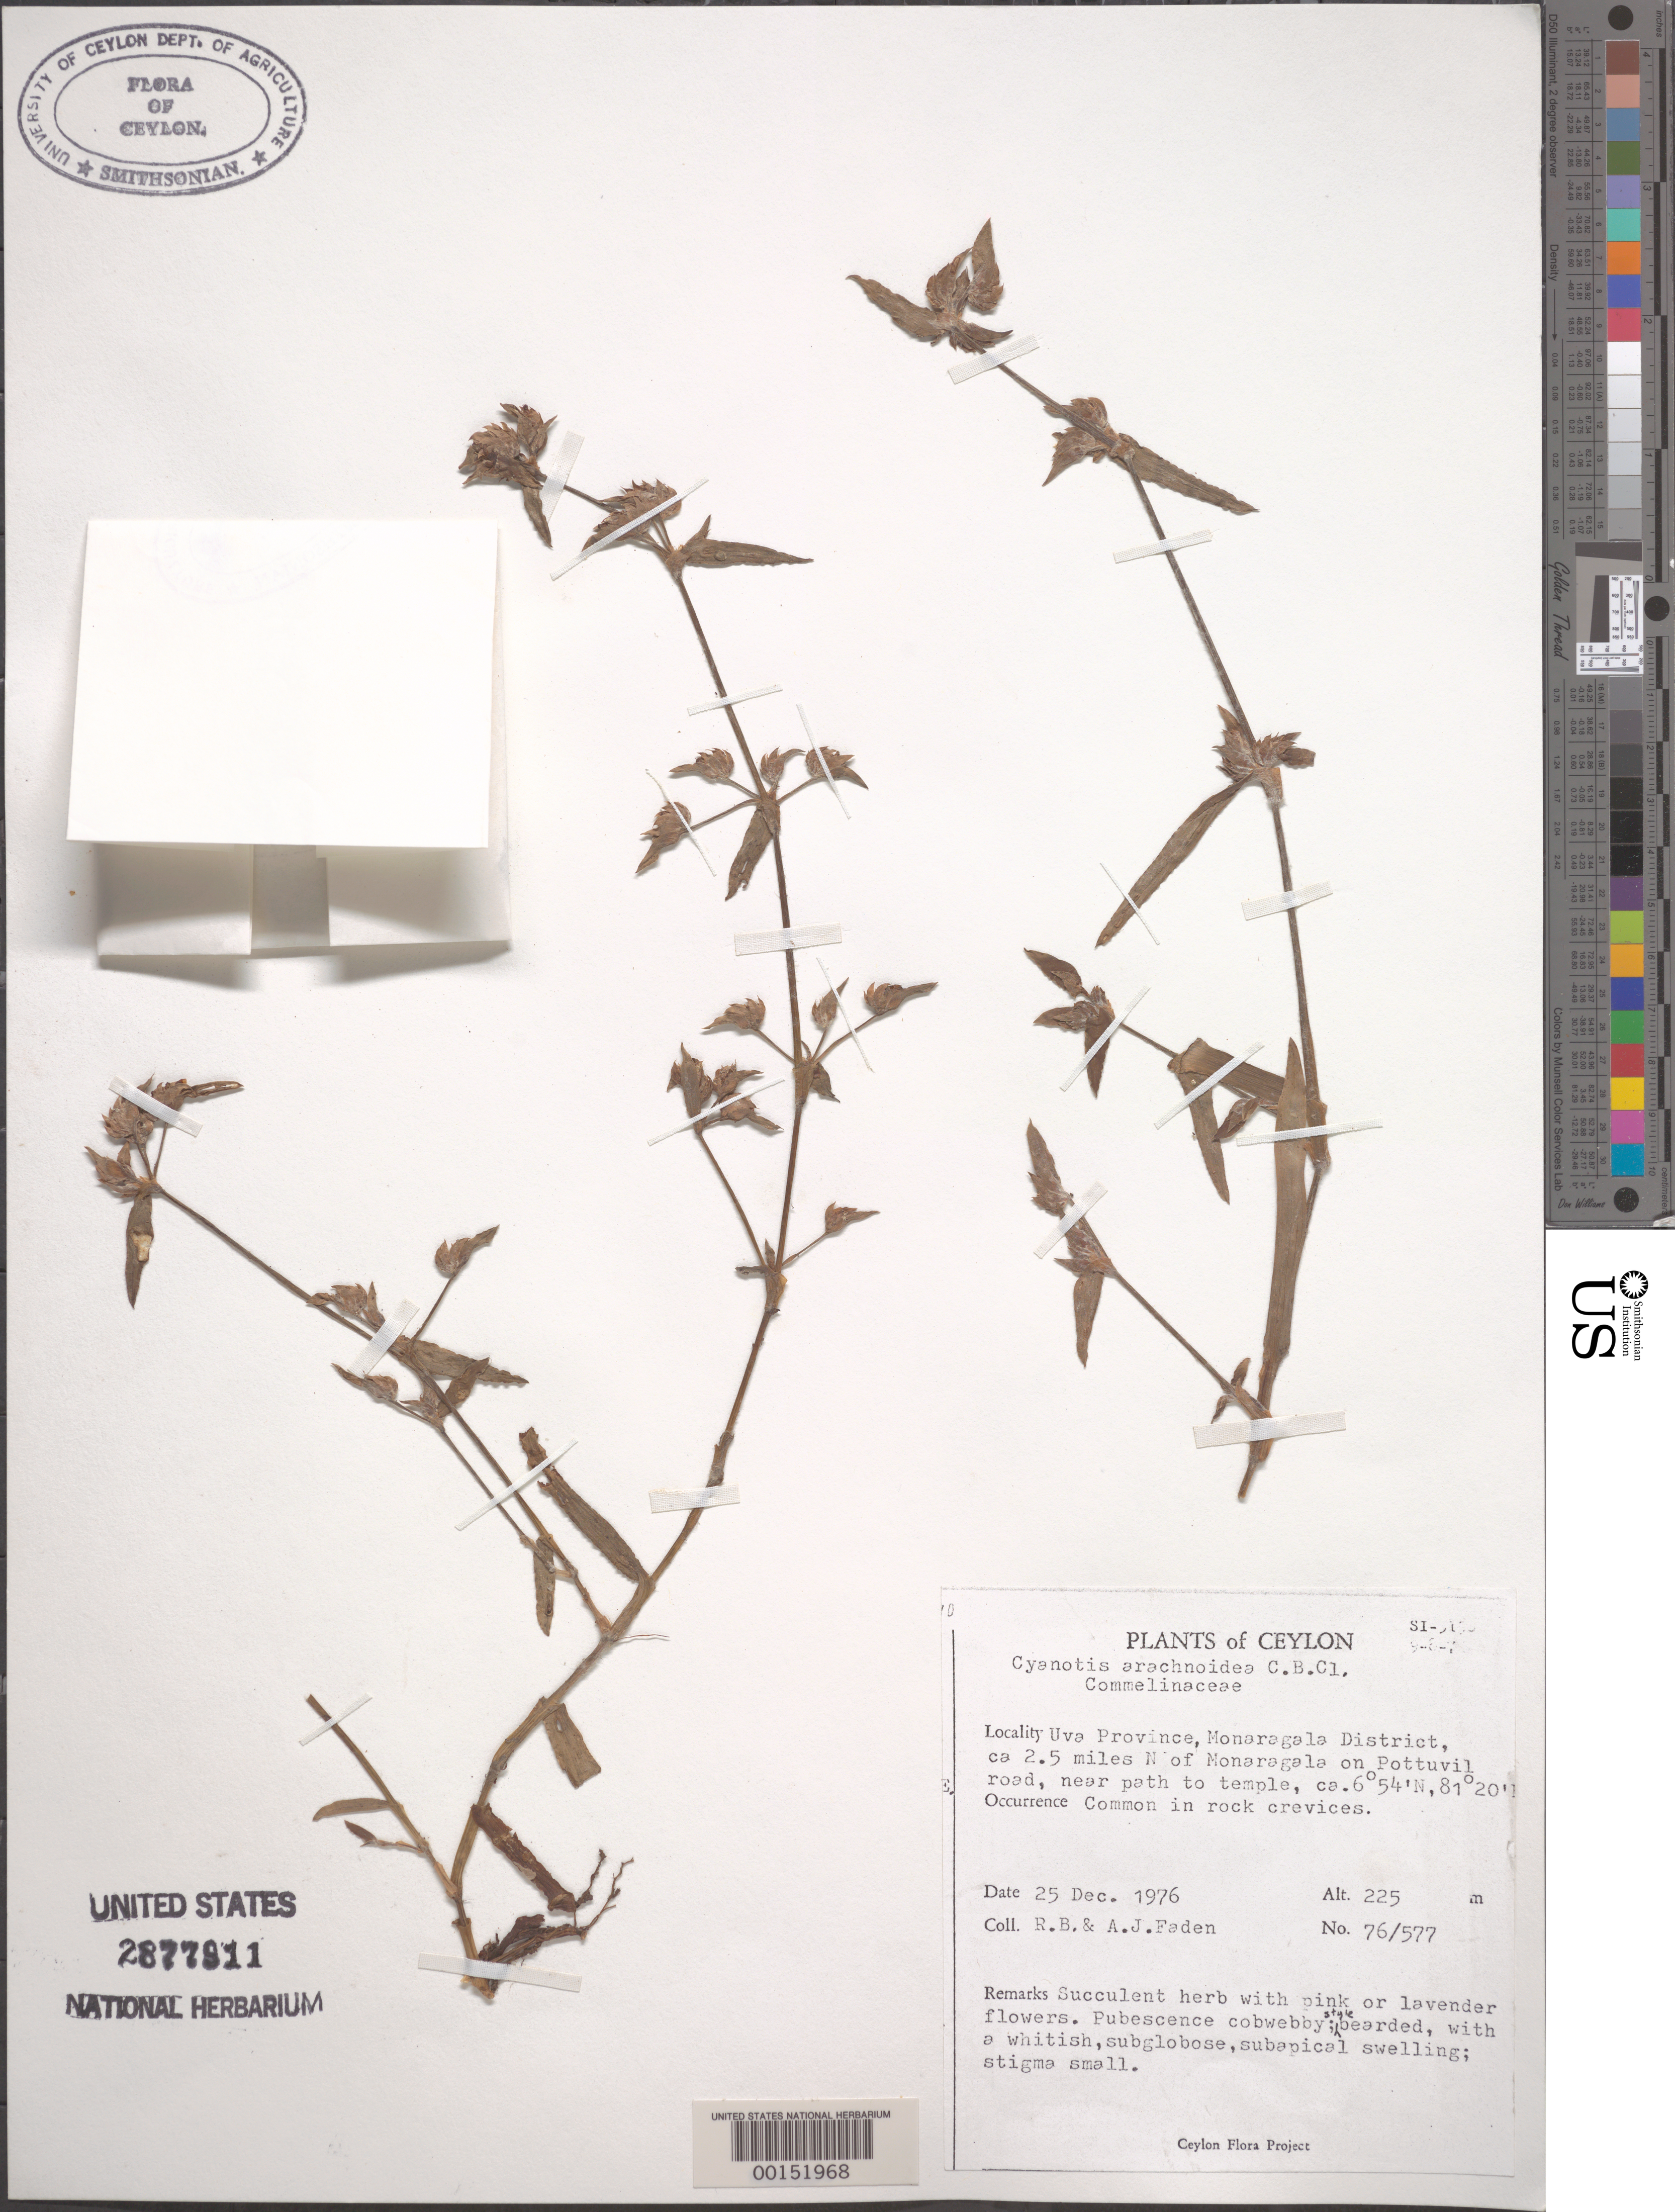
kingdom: Plantae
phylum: Tracheophyta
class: Liliopsida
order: Commelinales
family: Commelinaceae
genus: Cyanotis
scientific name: Cyanotis thwaitesii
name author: Hassk.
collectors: R. B. Faden & A. J. Faden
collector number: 76/577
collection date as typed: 25 Dec 1976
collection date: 1976-12-25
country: Sri Lanka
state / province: Uva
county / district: Monaragala Dist.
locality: N of monaragala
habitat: Rock crevices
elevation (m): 225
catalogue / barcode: US 2877911